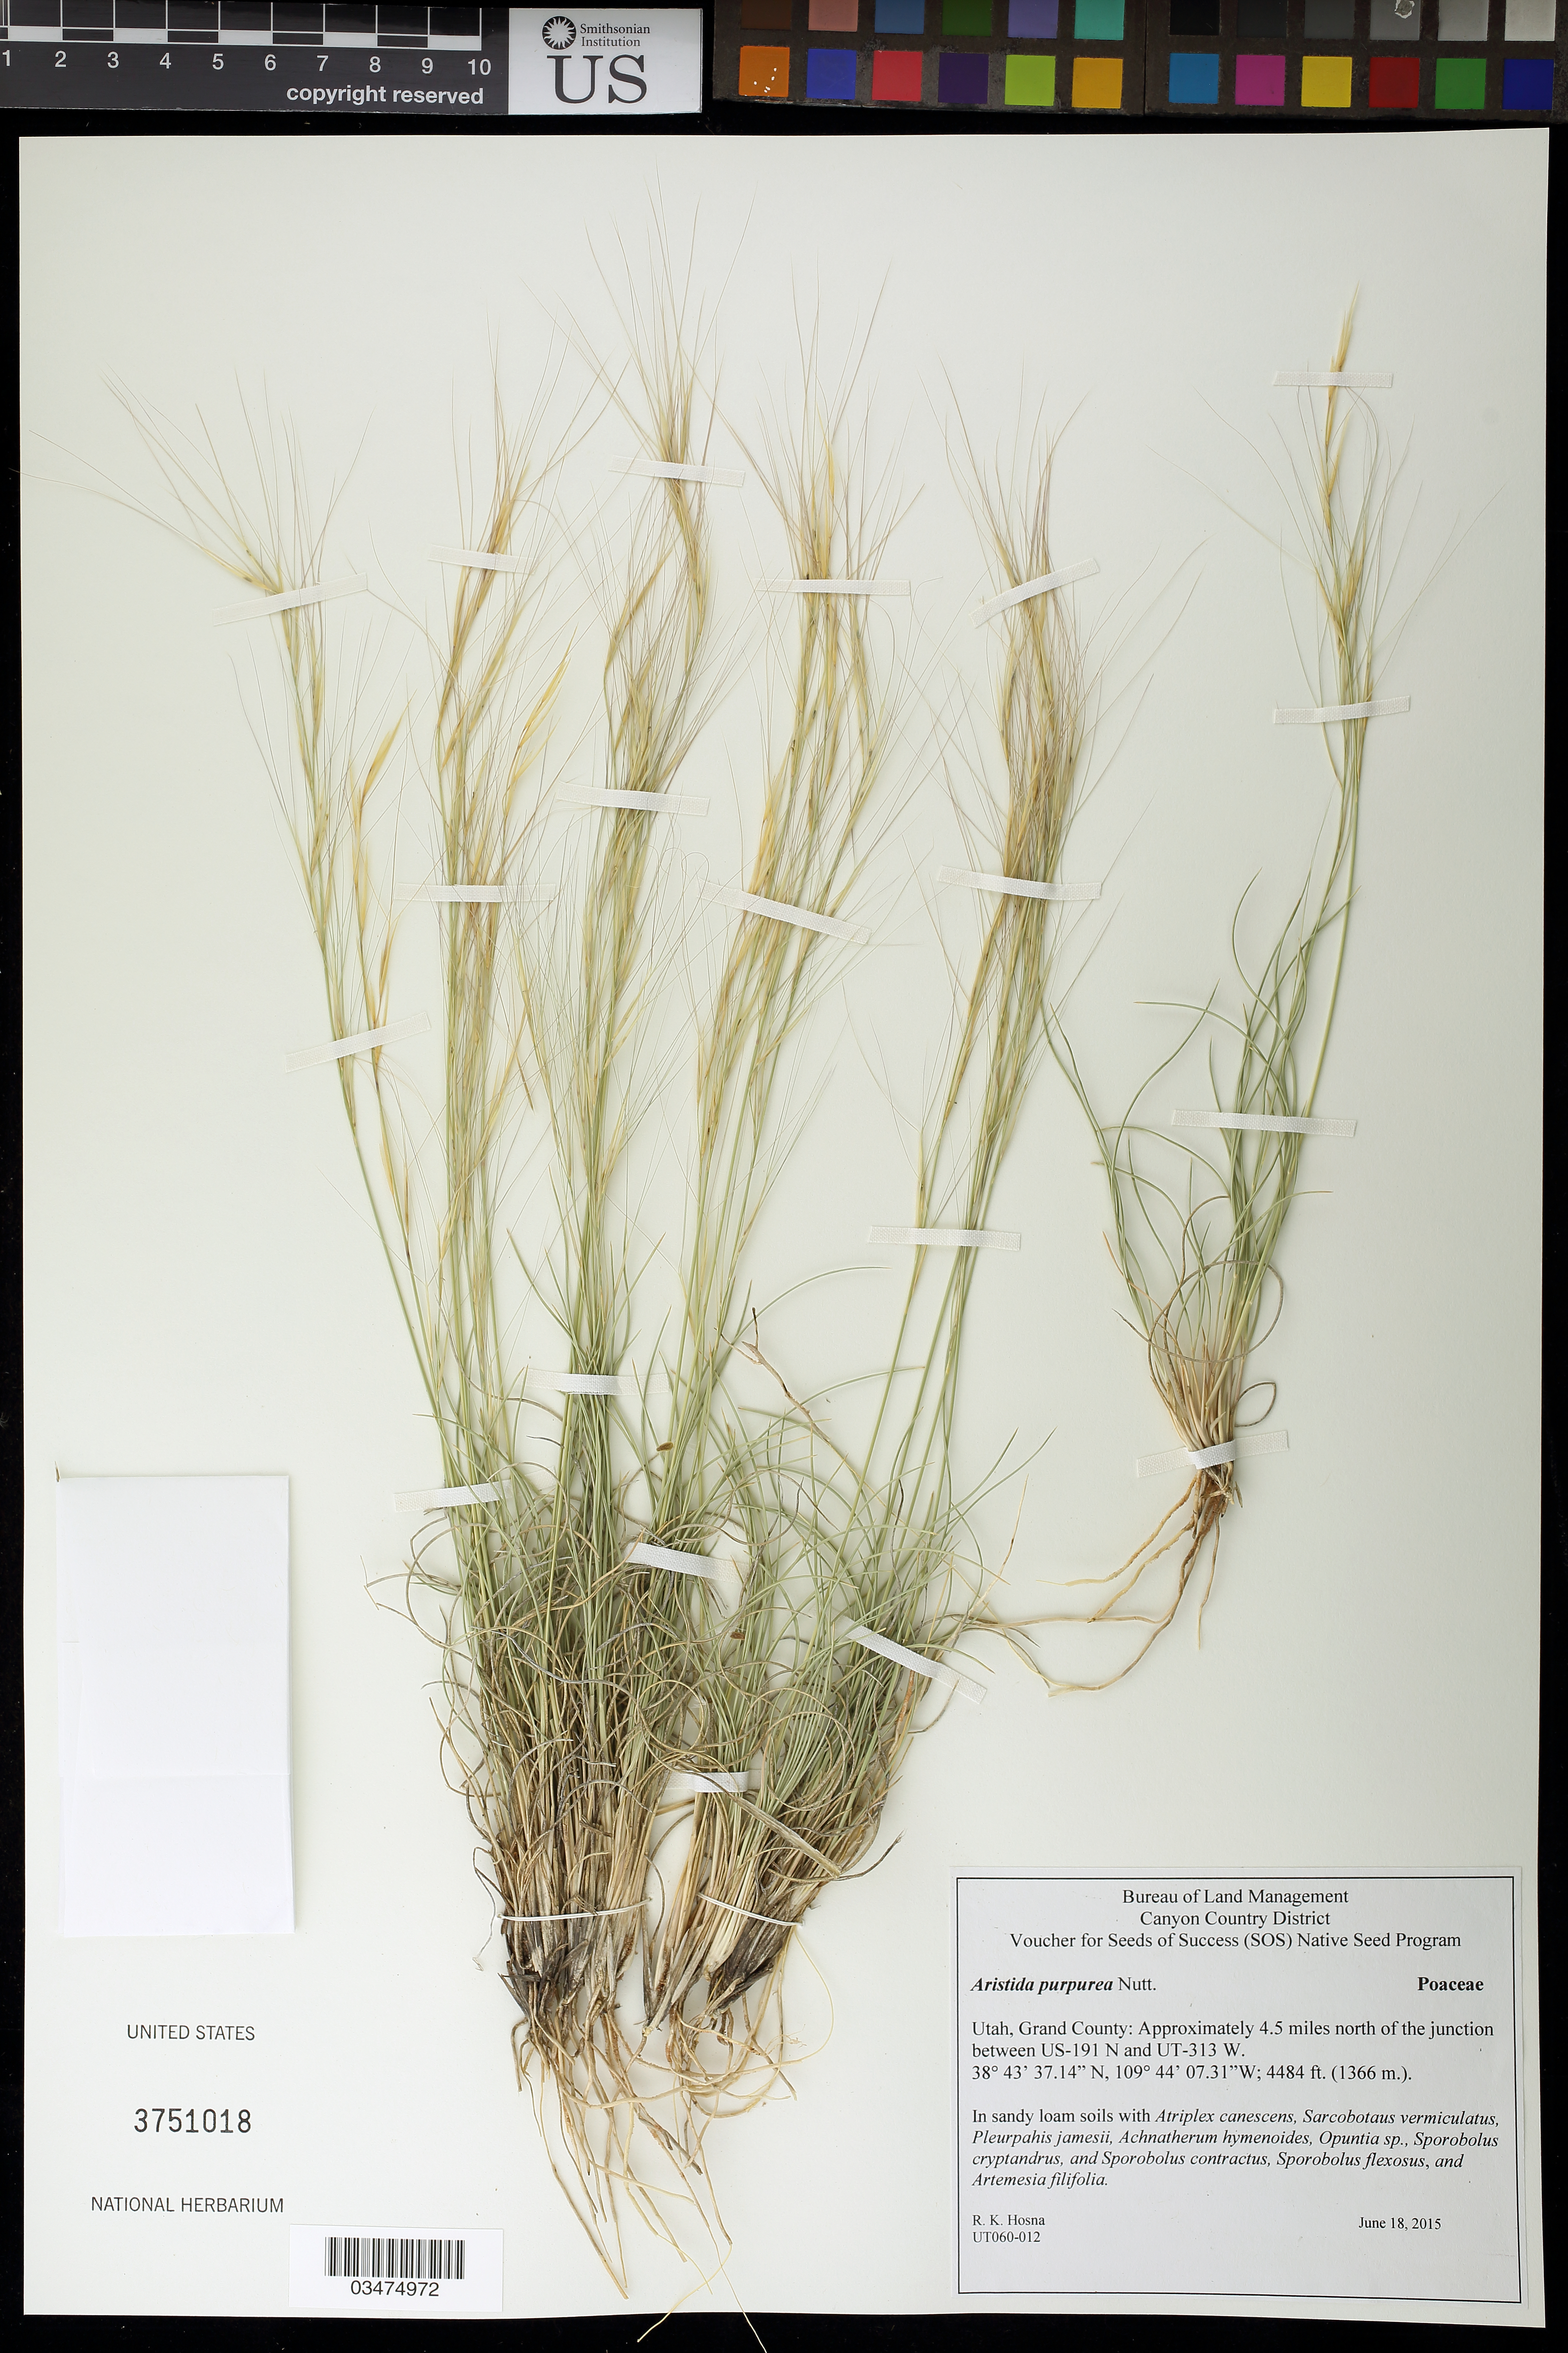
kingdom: Plantae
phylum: Tracheophyta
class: Liliopsida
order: Poales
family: Poaceae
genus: Aristida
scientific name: Aristida purpurea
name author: Nutt.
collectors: R. Hosna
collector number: UT060-012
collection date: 2015-06-18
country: United States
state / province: Utah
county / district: Grand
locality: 4.5 mi. N of the jct between US-191 and UT-313 W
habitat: Sandy loam soils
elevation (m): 1367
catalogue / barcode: US 3751018